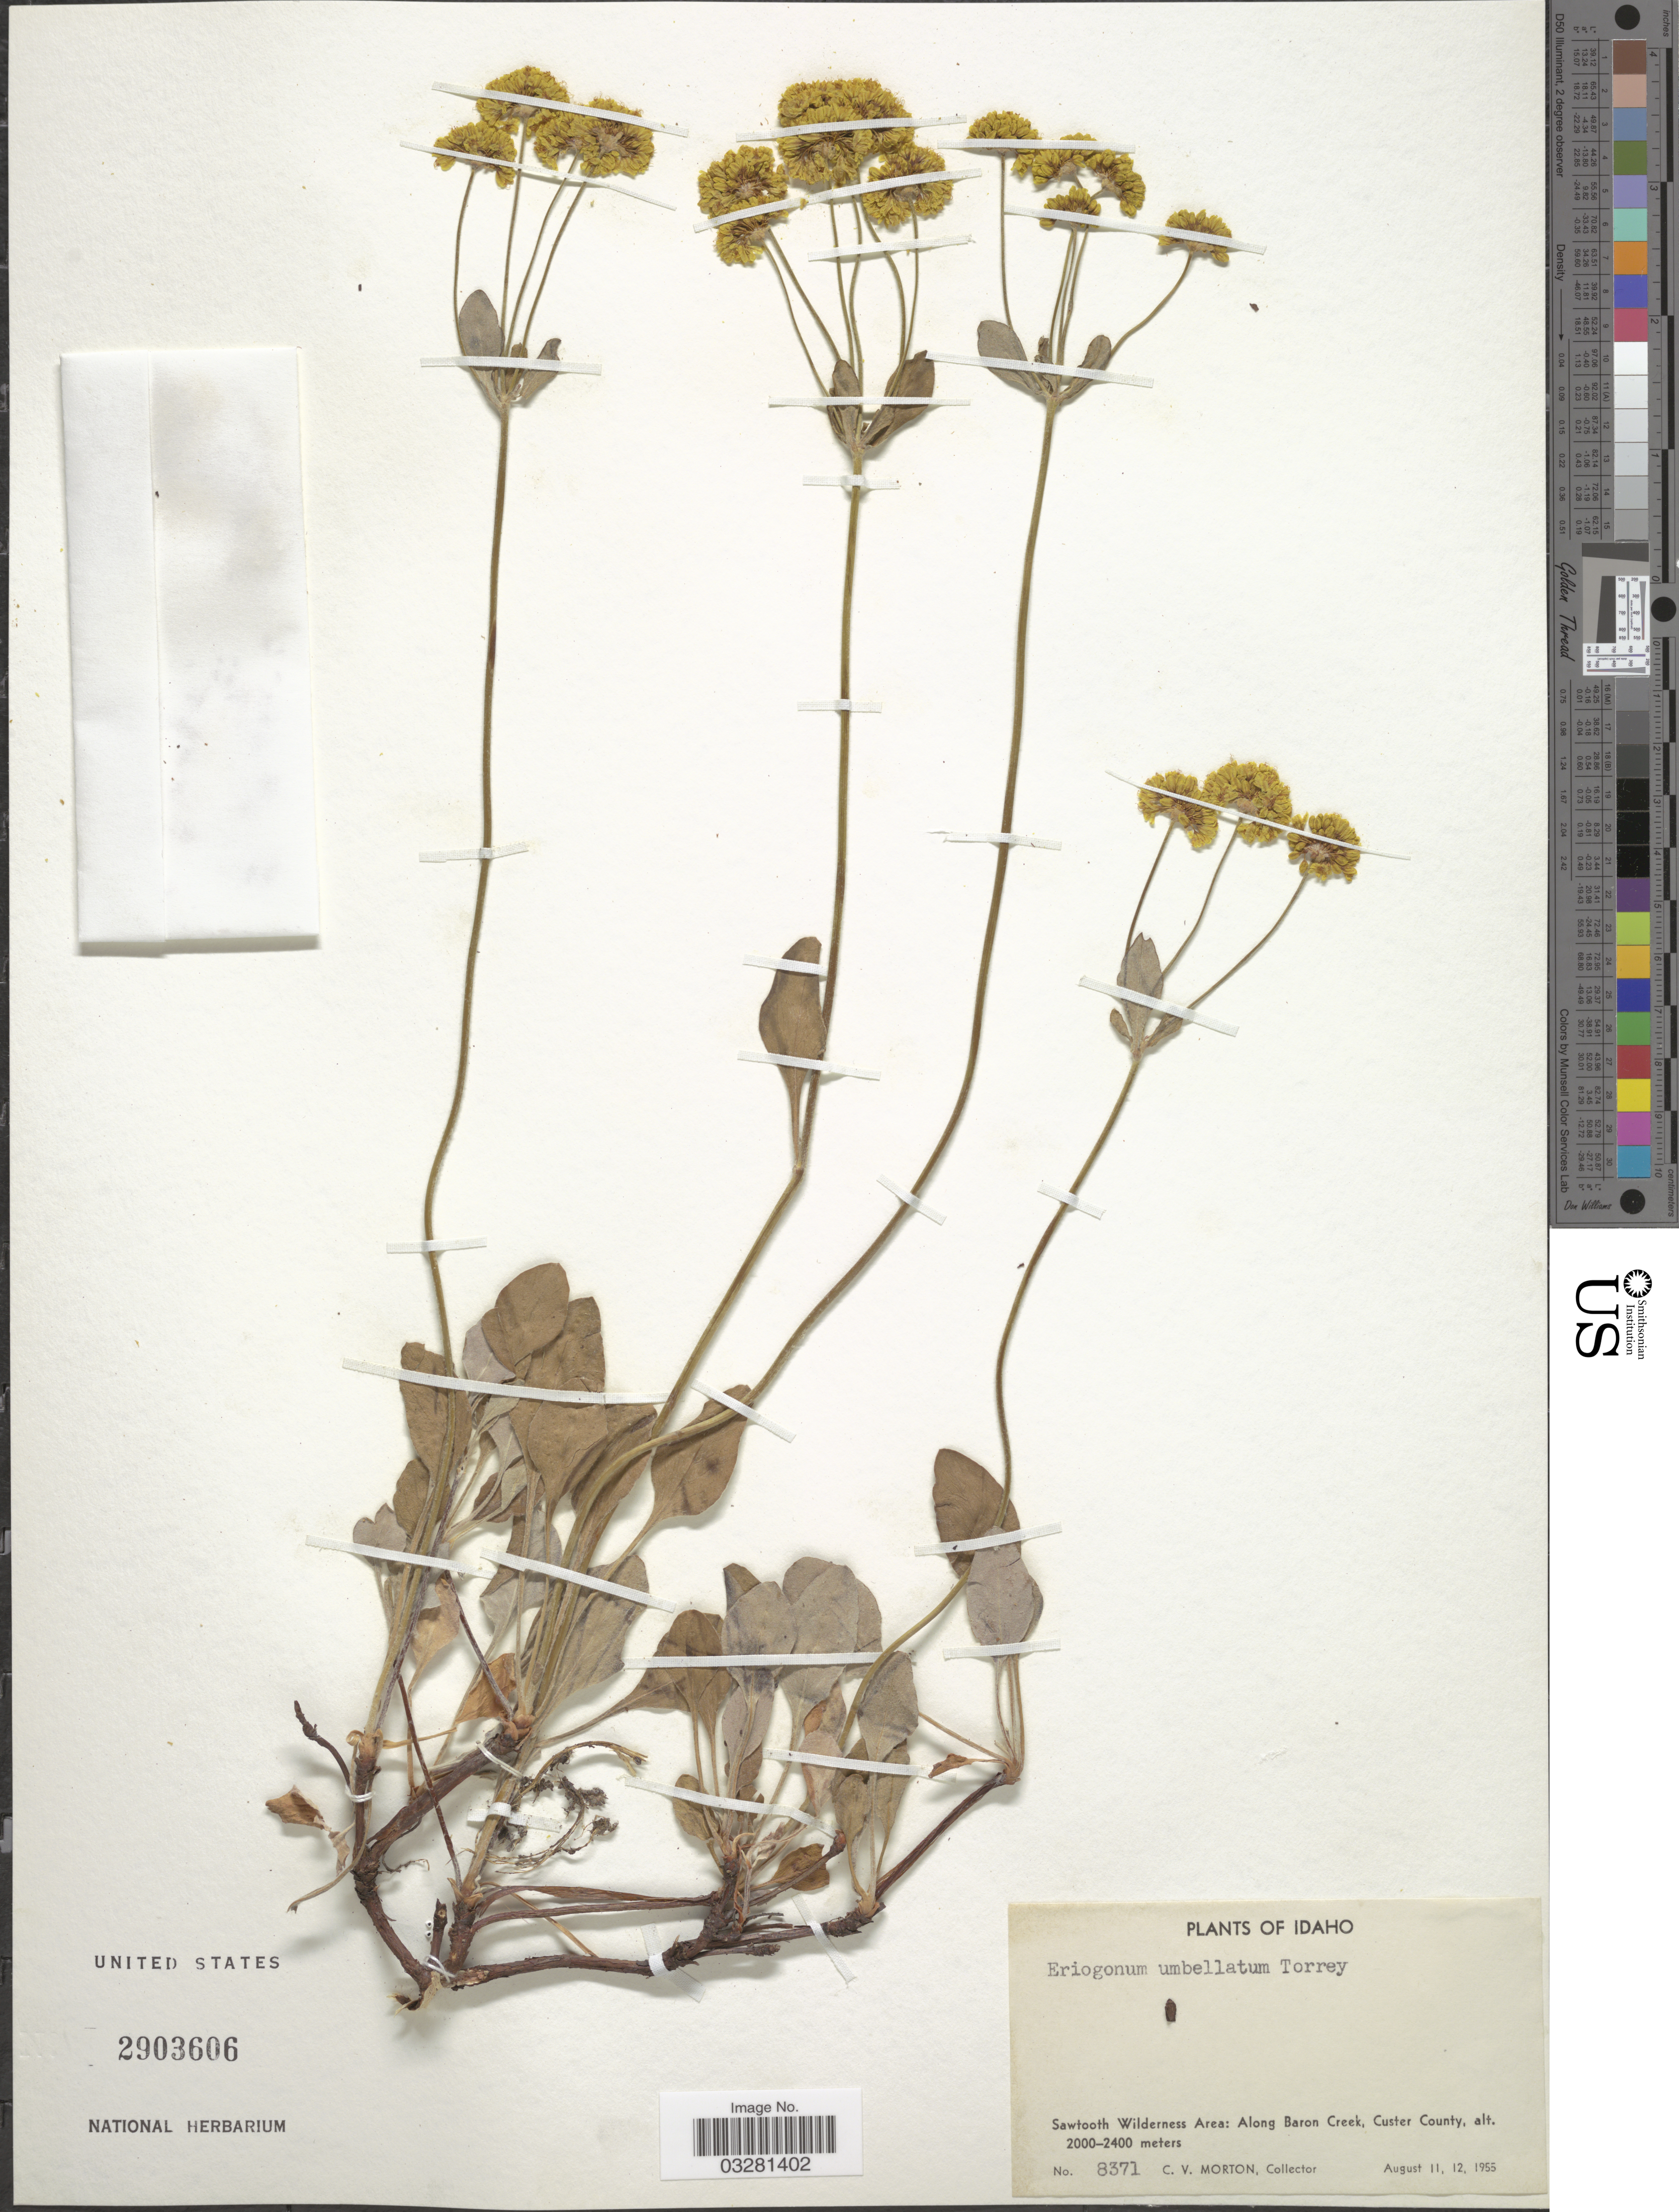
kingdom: Plantae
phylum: Tracheophyta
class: Magnoliopsida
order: Caryophyllales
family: Polygonaceae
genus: Eriogonum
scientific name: Eriogonum umbellatum var. umbellatum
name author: Torr.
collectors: C. V. Morton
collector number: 8371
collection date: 1955-08-11/1955-08-12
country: United States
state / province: Idaho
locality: Sawtooth Wilderness Area: Along Baron Creek, Custer County.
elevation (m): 2000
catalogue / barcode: US 2903606